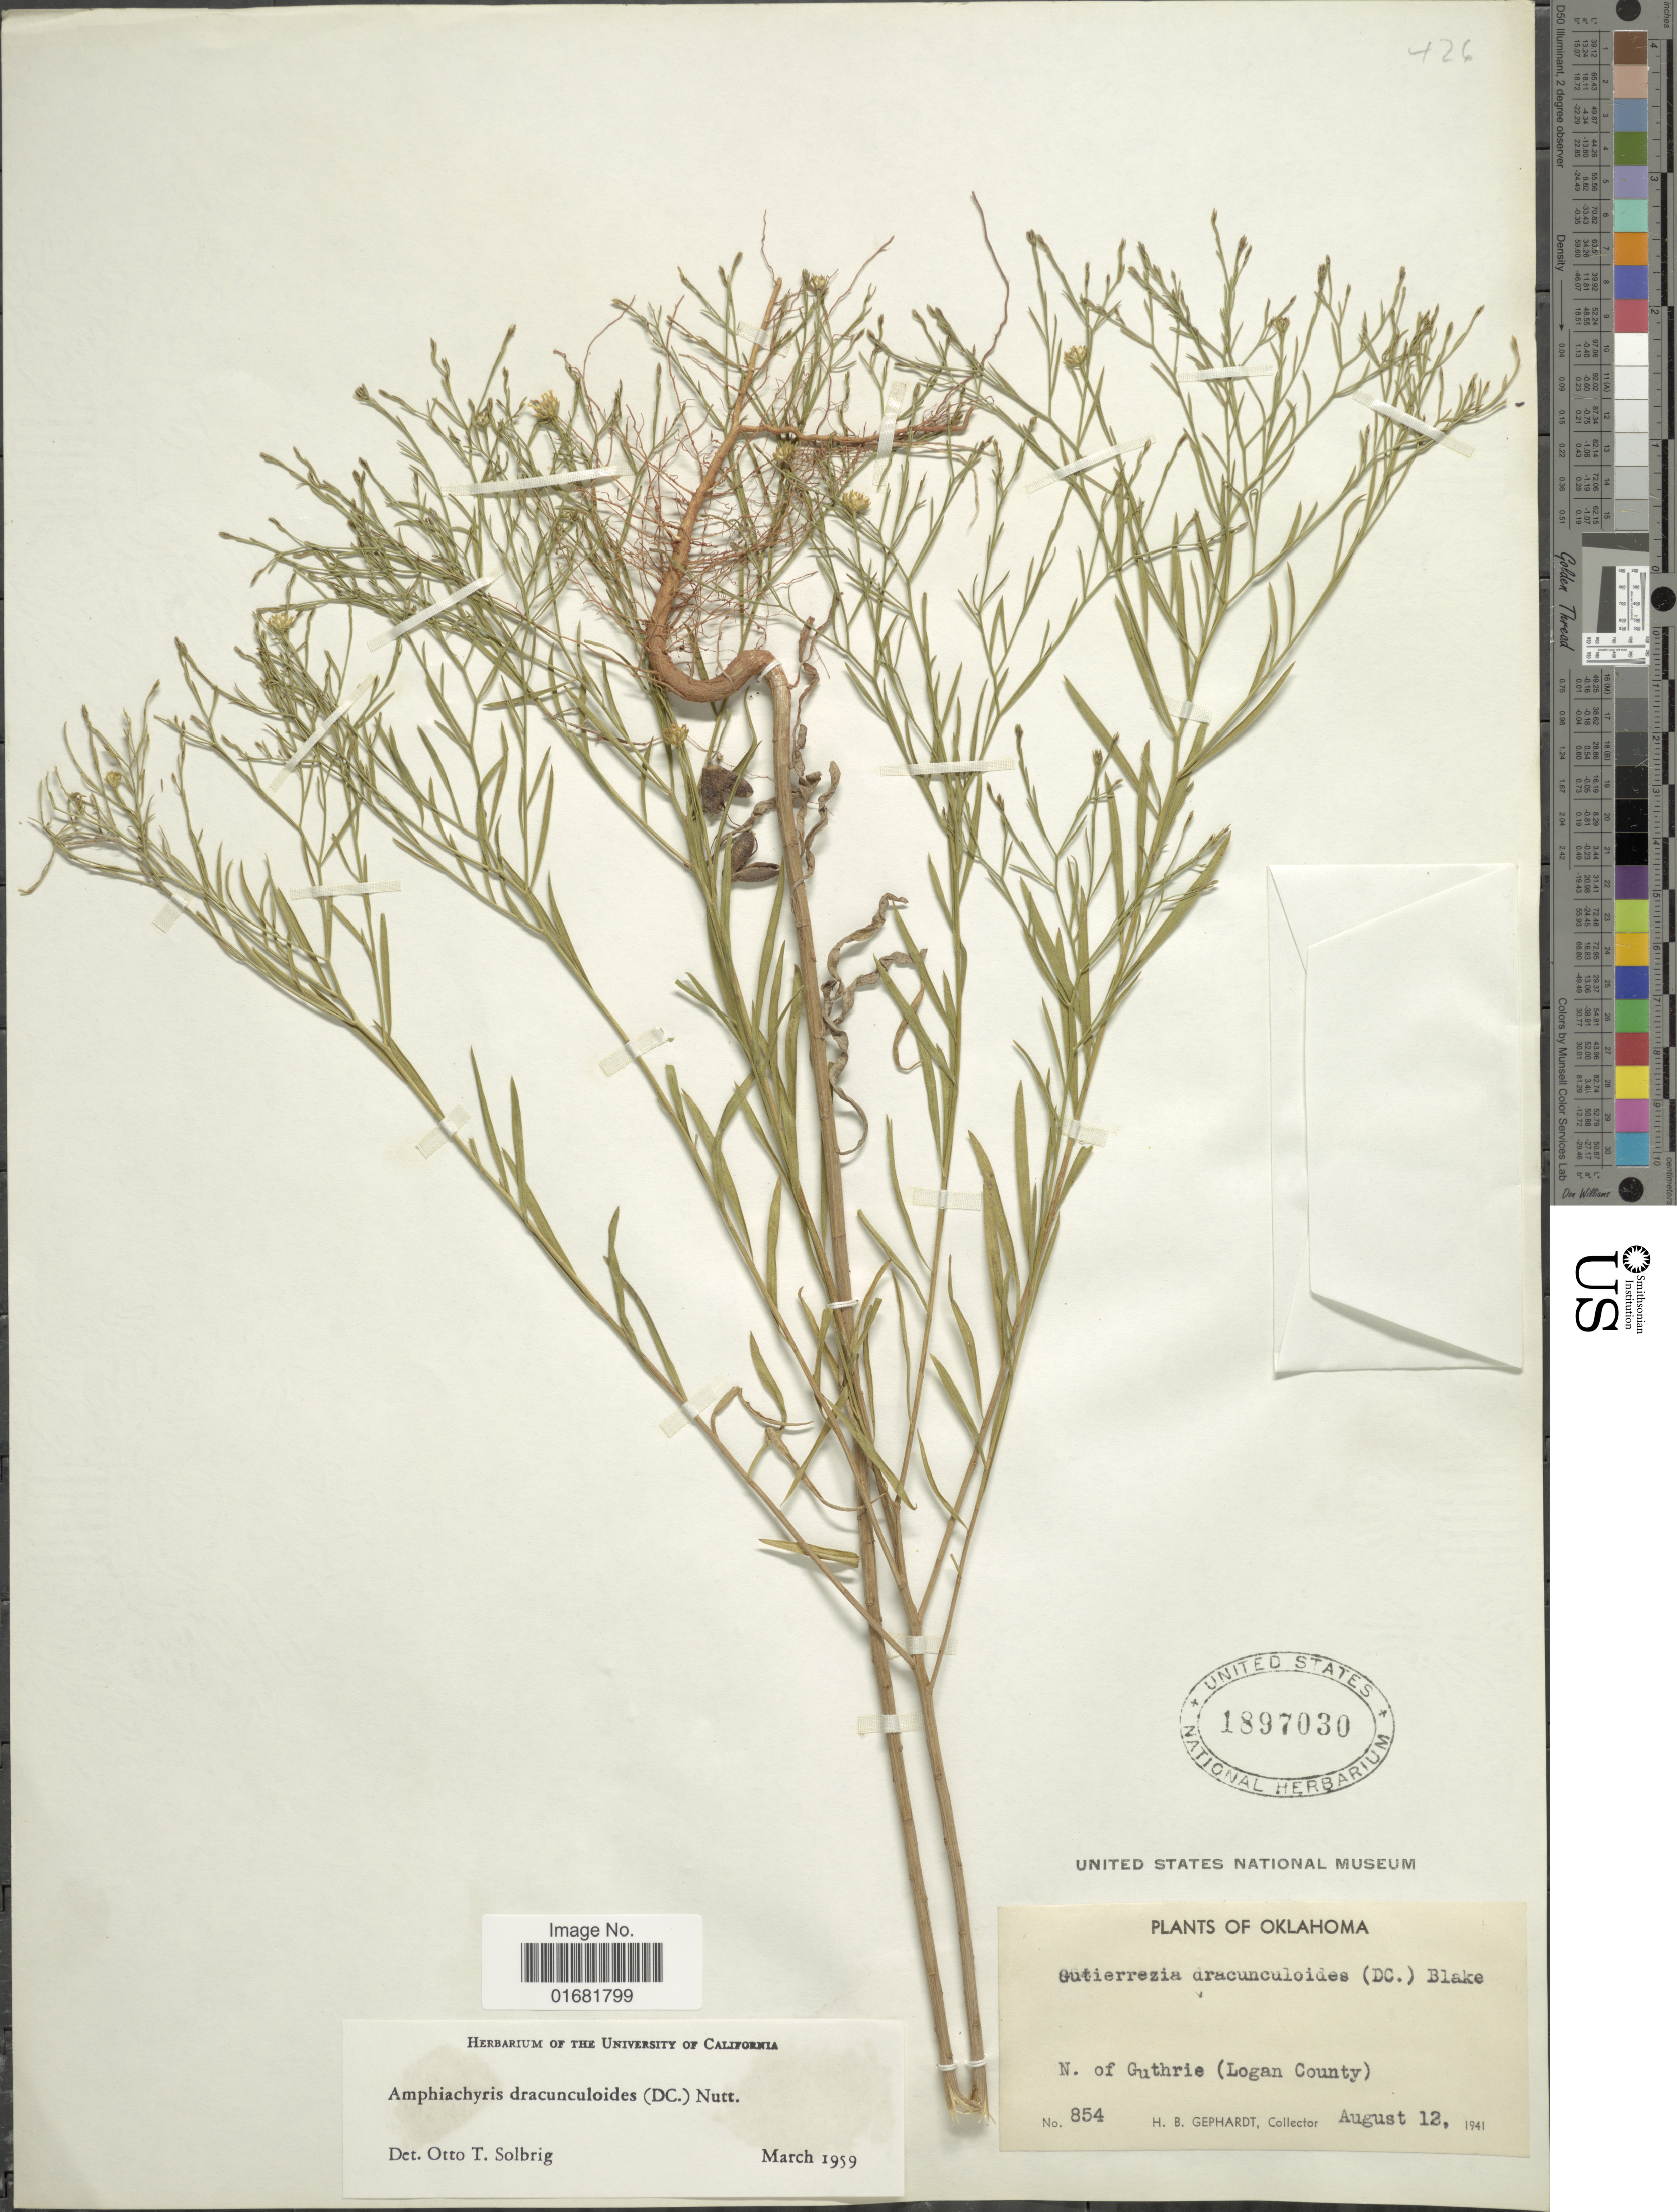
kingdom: Plantae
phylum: Tracheophyta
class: Magnoliopsida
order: Asterales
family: Asteraceae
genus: Amphiachyris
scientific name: Amphiachyris dracunculoides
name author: (DC.) Nutt.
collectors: H. Gephardt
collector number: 854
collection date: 1941-08-12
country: United States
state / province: Oklahoma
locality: N. of Guthrie (Logan County)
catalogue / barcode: US 1897030